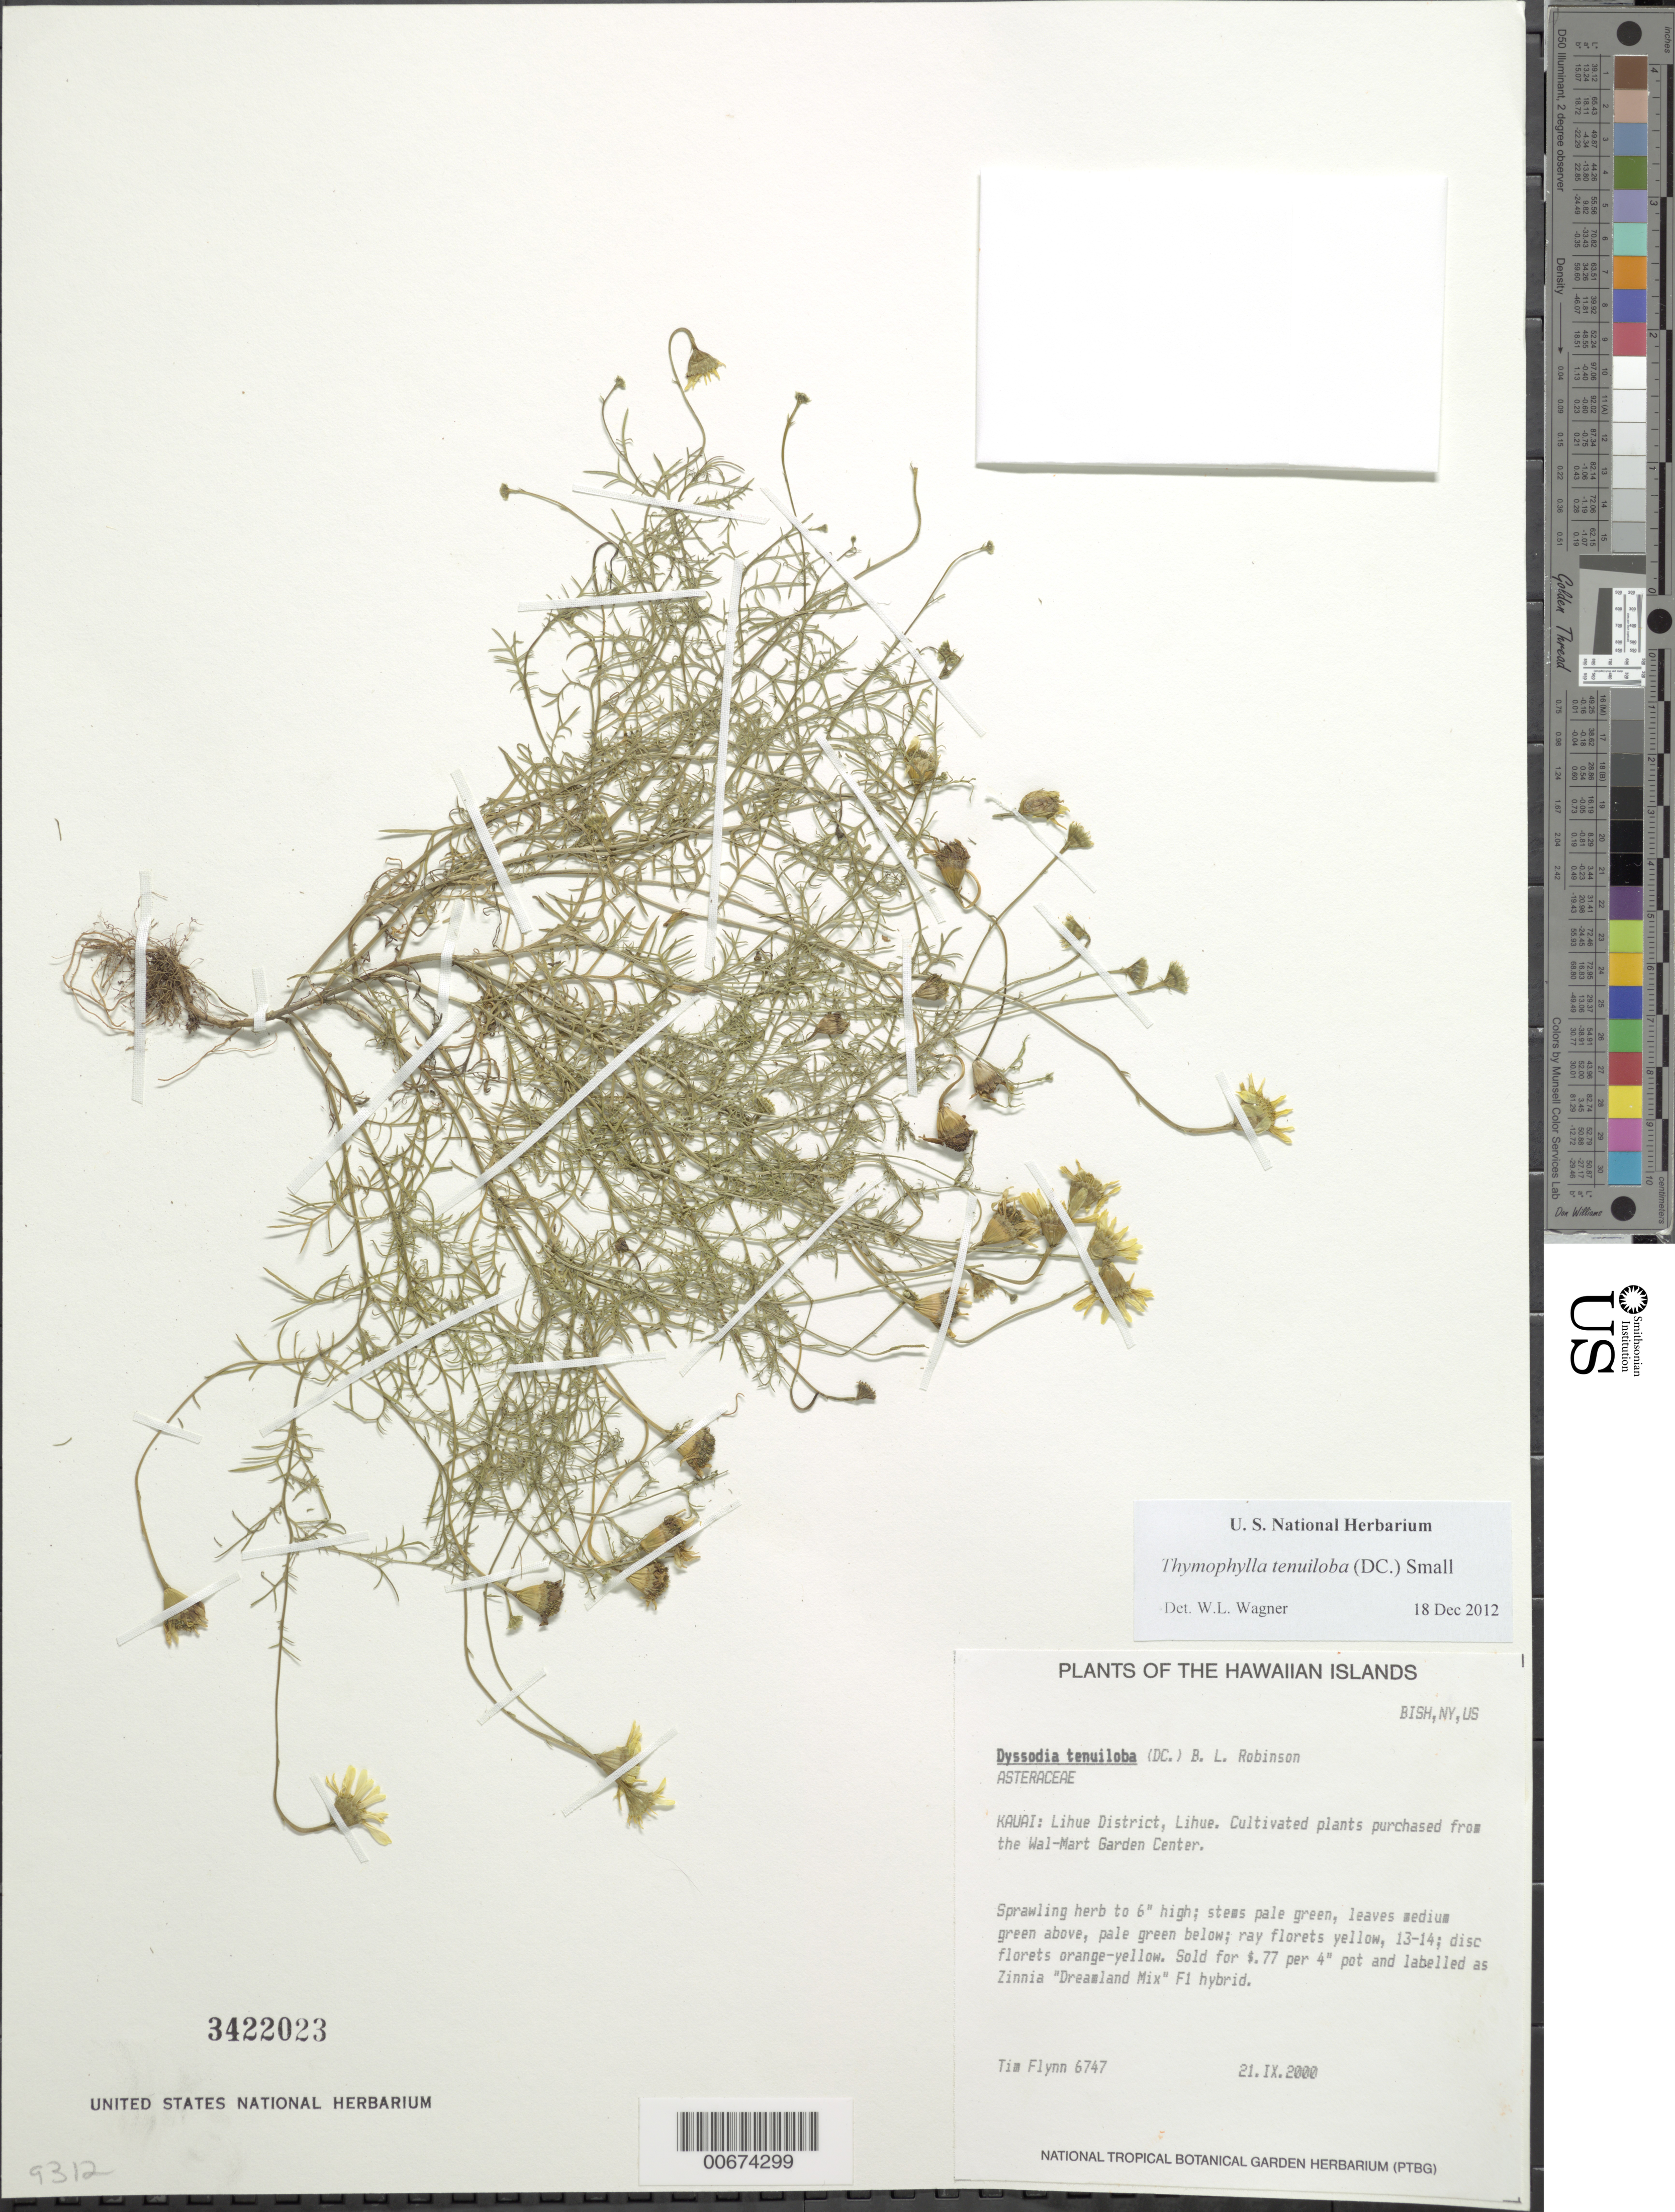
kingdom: Plantae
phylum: Tracheophyta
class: Magnoliopsida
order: Asterales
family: Asteraceae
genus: Thymophylla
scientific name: Thymophylla tenuiloba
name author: (DC.) Small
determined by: Wagner, W. L., (BOT), Smithsonian Institution - National Museum of Natural History (UNITED STATES)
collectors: T. W. Flynn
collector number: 6747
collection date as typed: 21 Sep 2000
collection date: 2000-09-21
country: United States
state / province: Hawaii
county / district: Kauai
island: Kaua'i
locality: Lihue District, Lihue.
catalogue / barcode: US 3422023